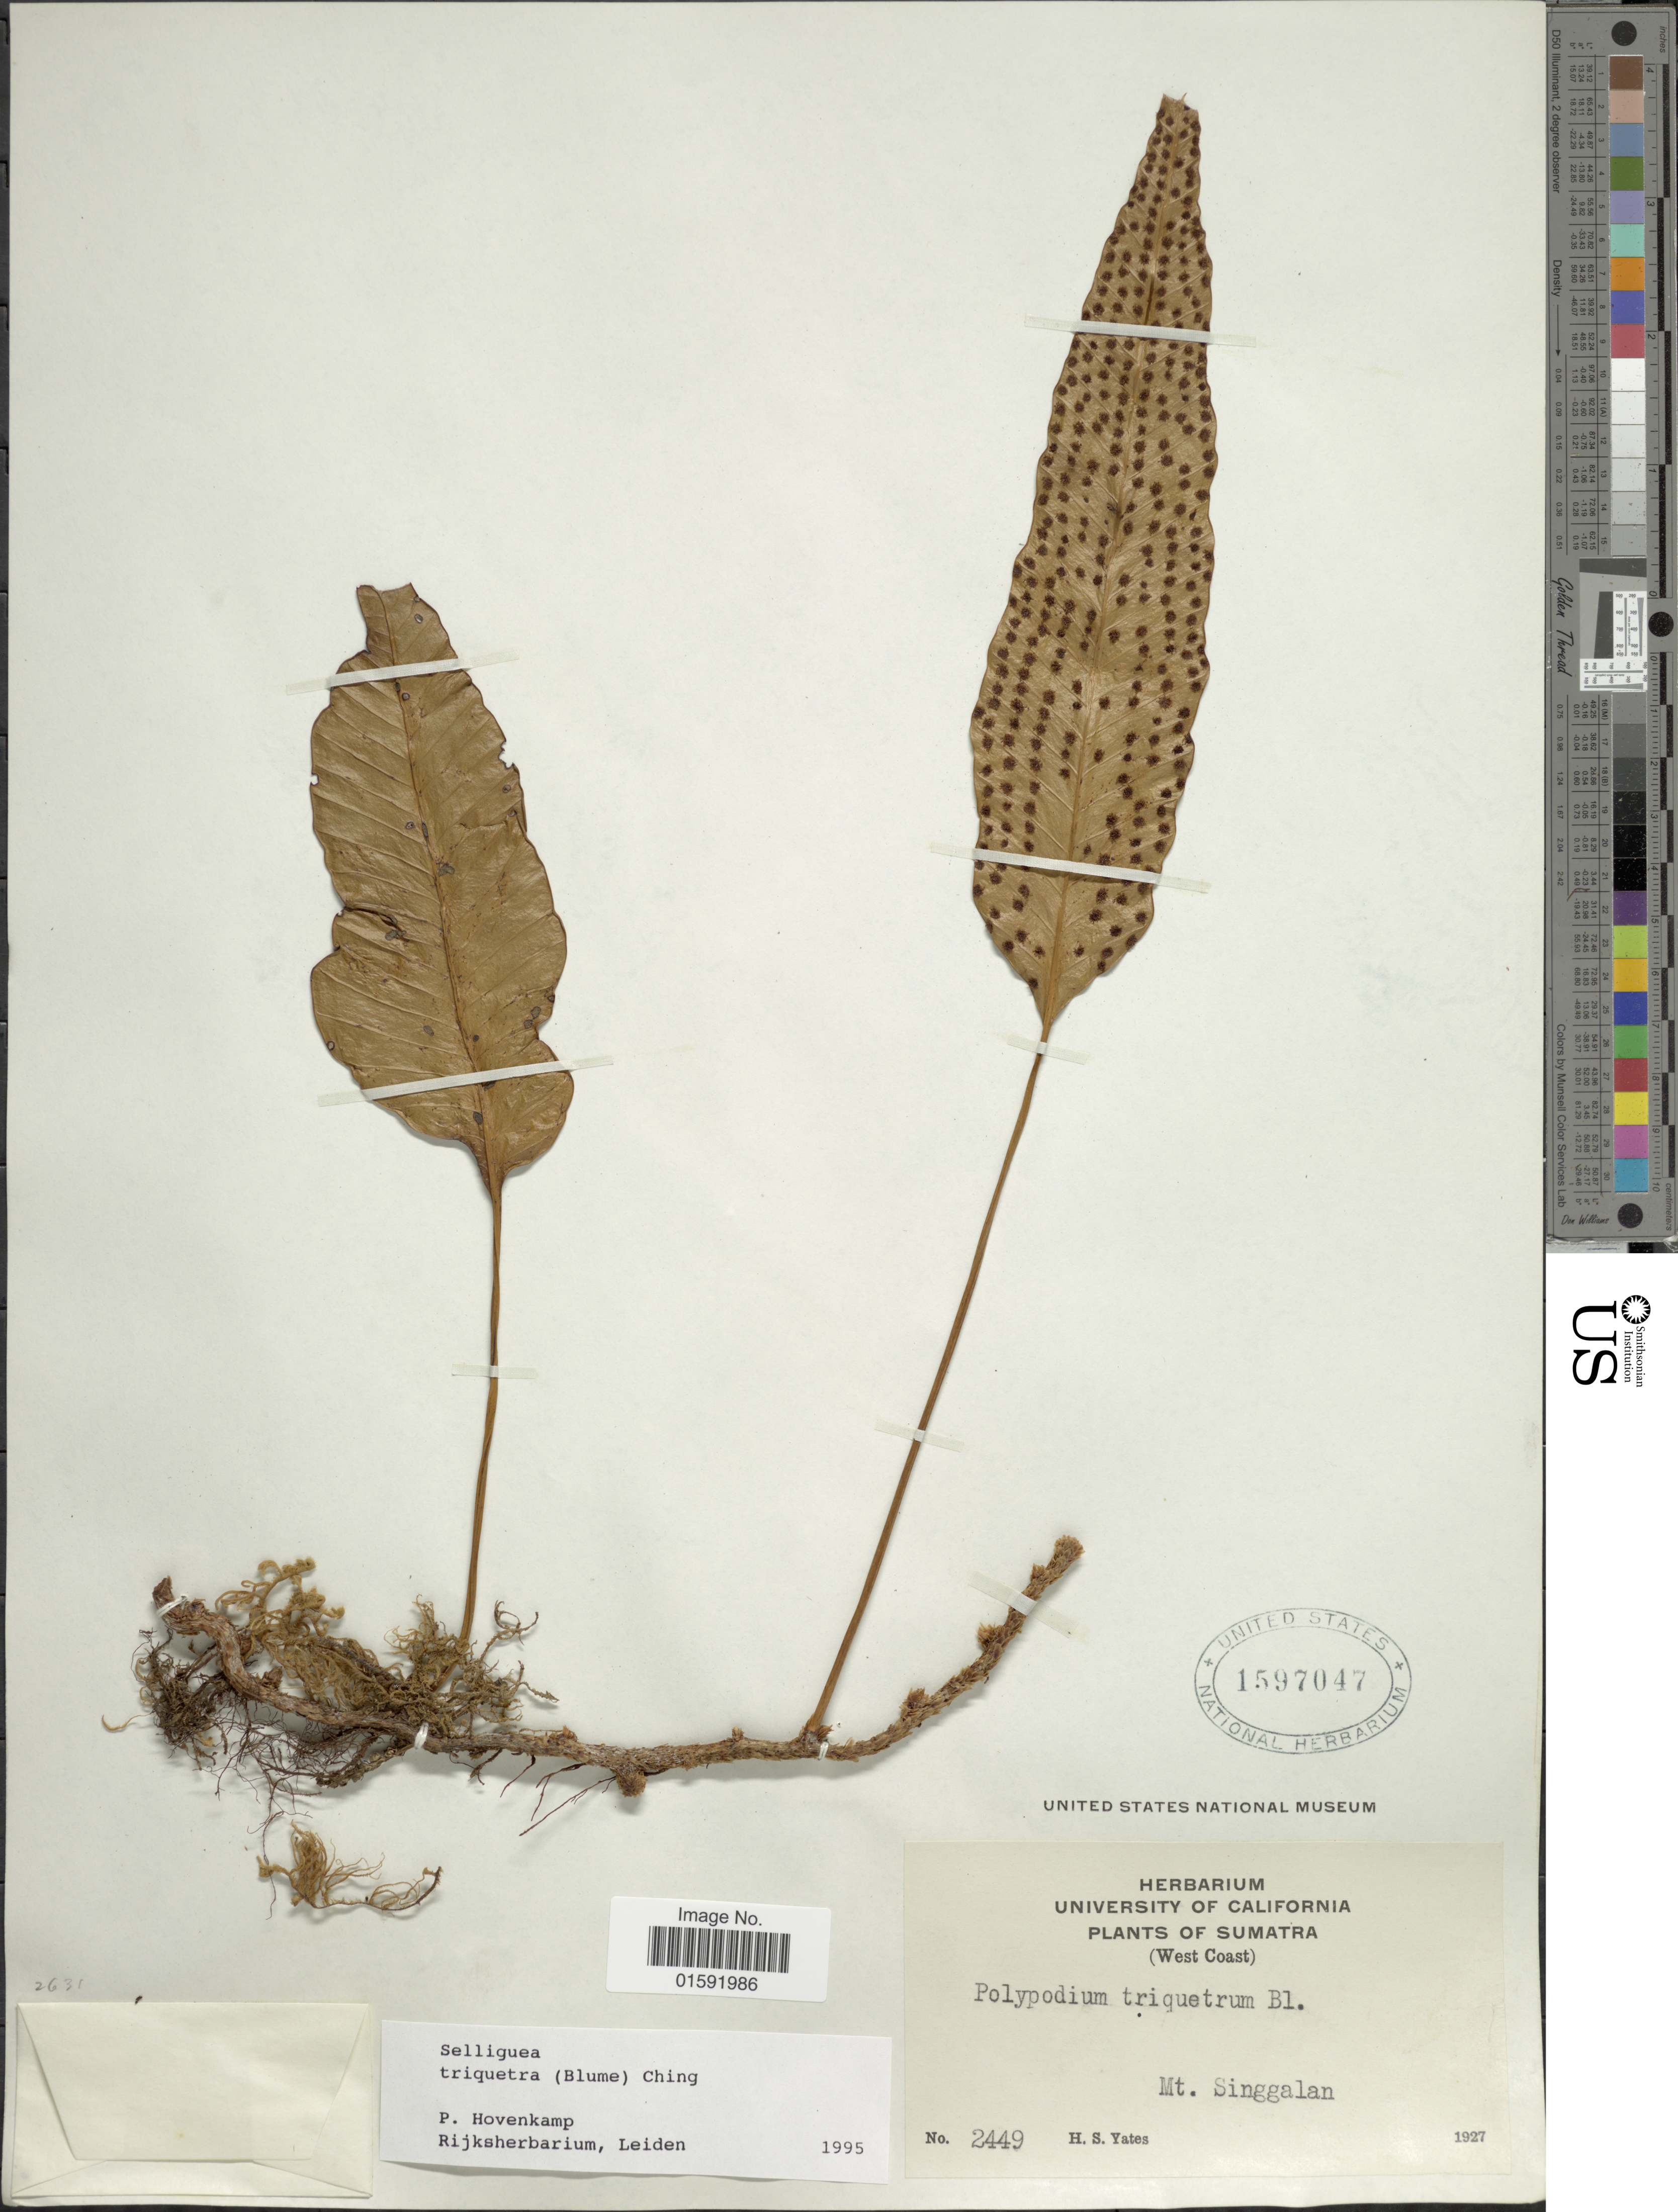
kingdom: Plantae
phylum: Tracheophyta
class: Polypodiopsida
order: Polypodiales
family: Polypodiaceae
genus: Selliguea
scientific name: Selliguea triquetra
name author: (Blume) Ching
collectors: H. S. Yates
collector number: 2449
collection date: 1927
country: Indonesia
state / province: Sumatra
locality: West Coast, Mt. Singgalan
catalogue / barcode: US 1597047